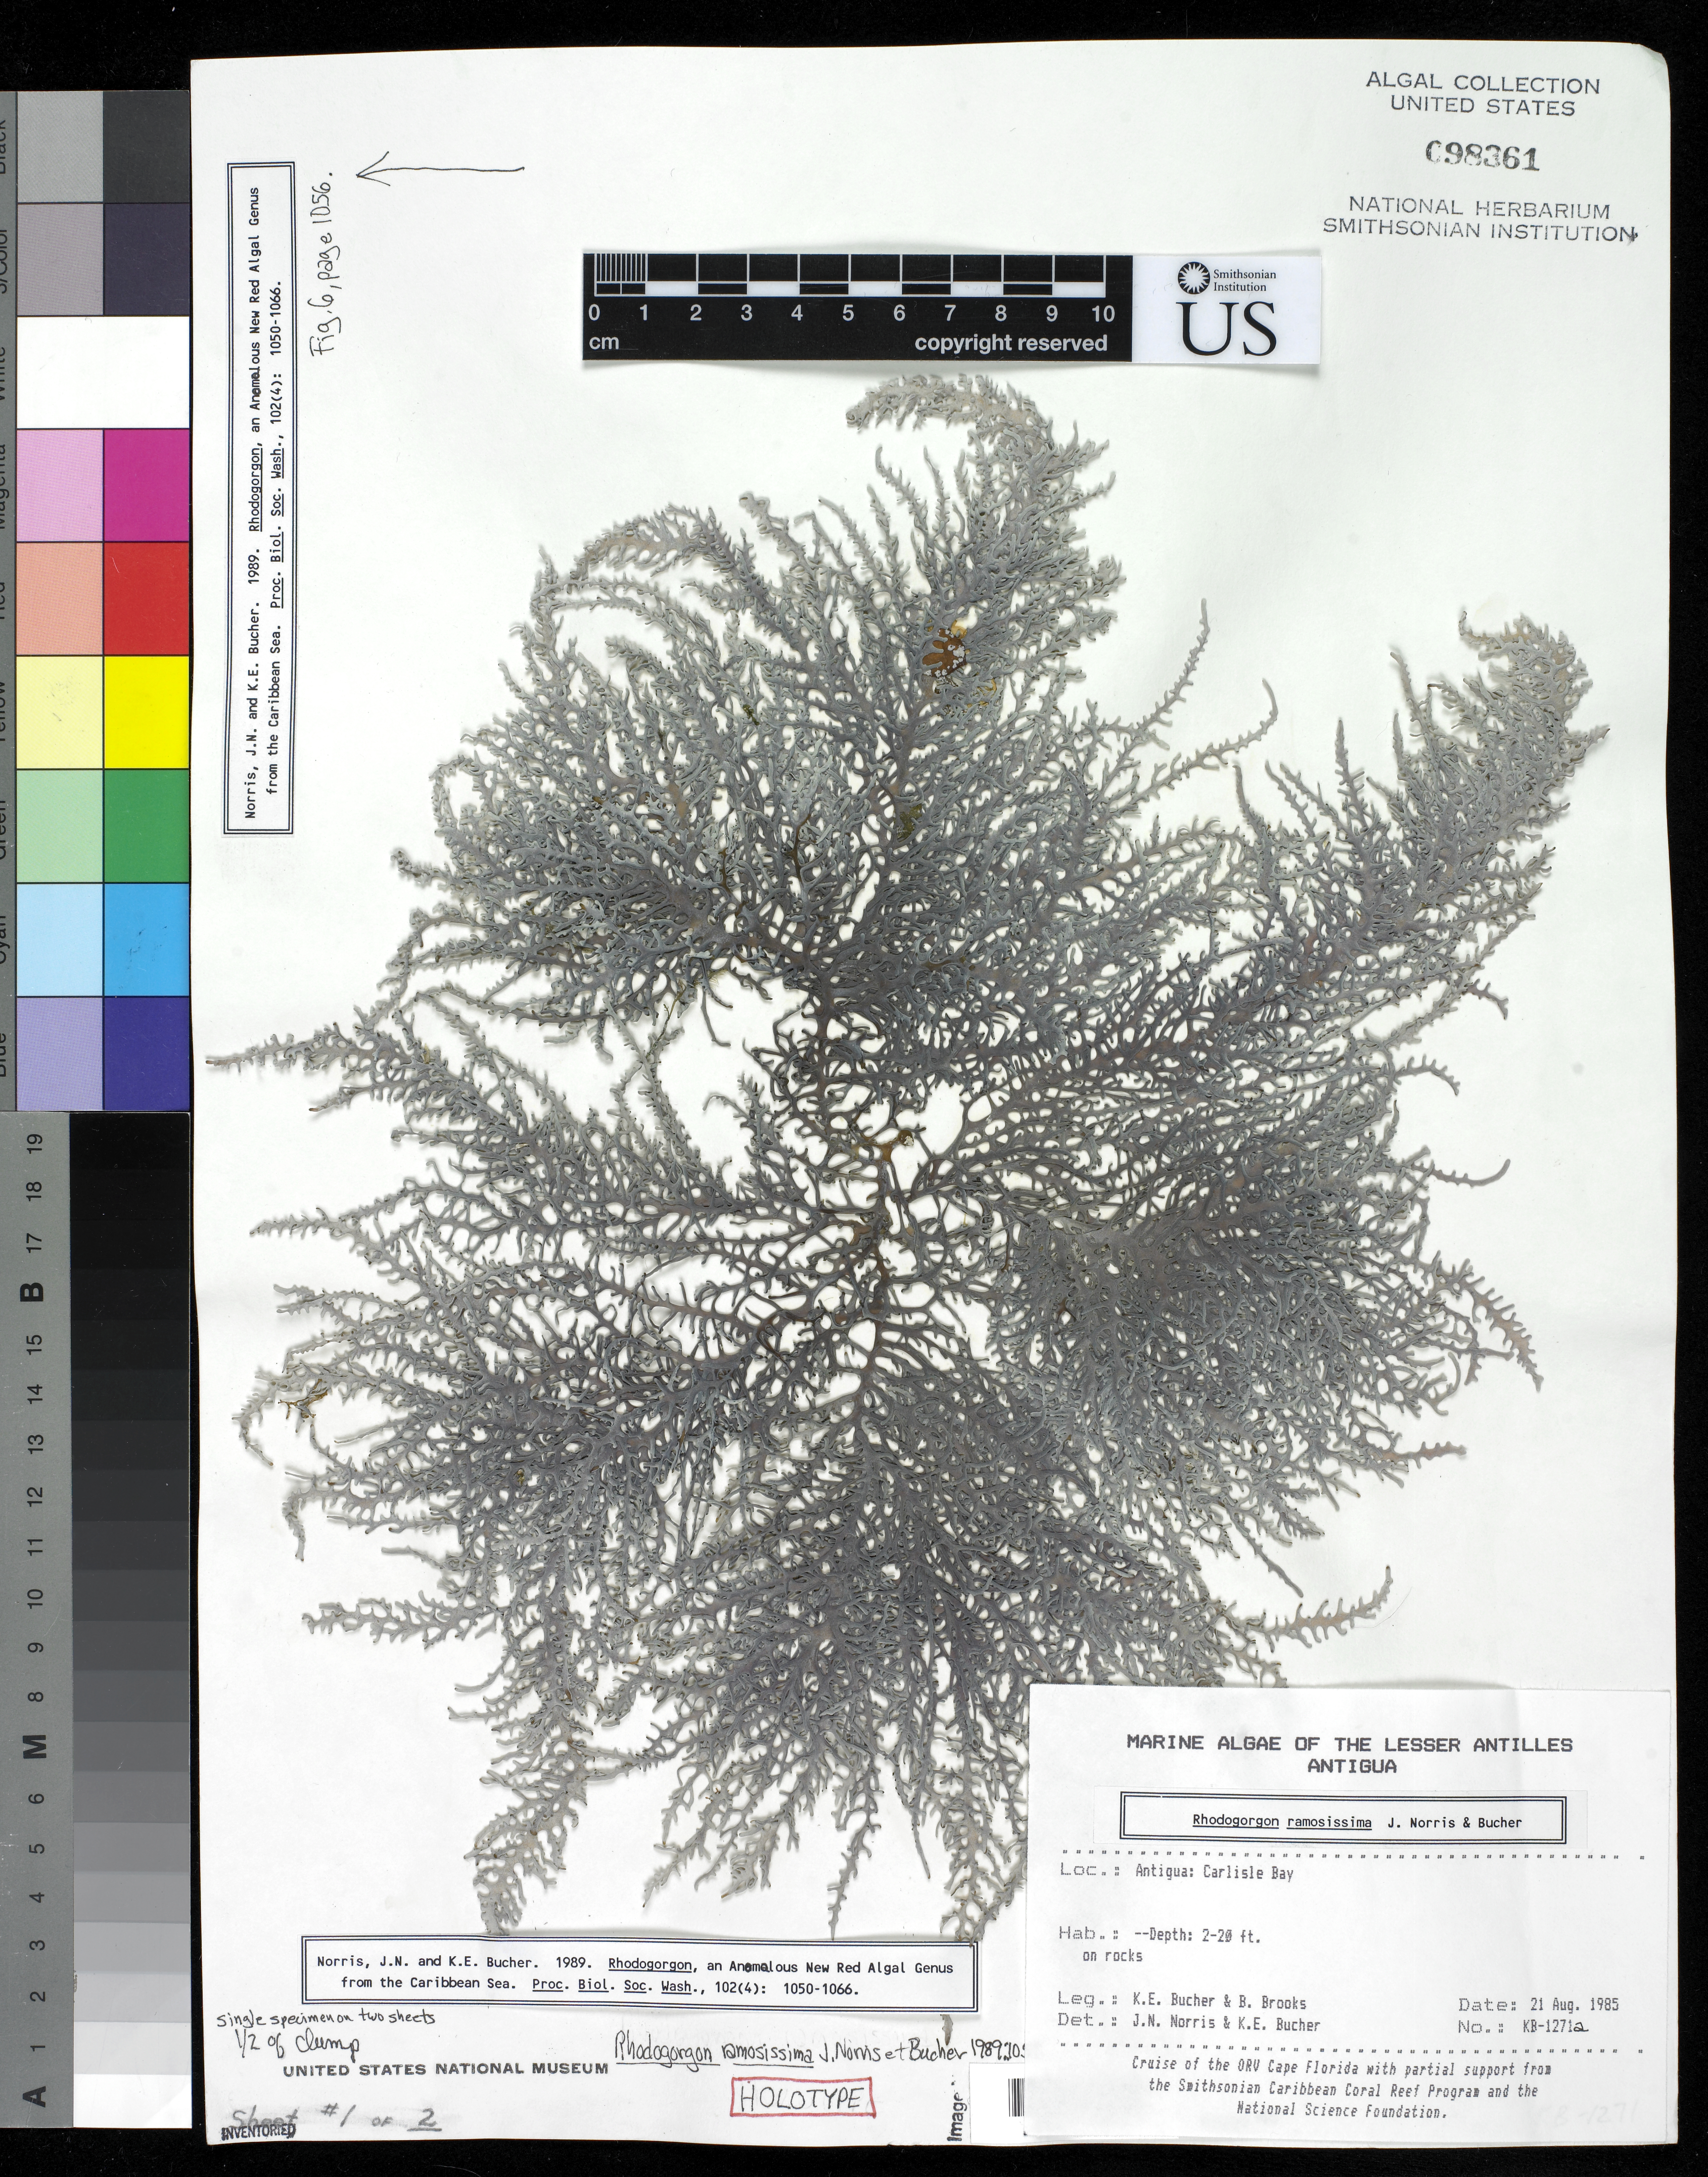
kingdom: Plantae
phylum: Rhodophyta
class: Florideophyceae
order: Rhodogorgonales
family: Rhodogorgonaceae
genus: Rhodogorgon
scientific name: Rhodogorgon ramosissima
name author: J.N. Norris & K.E. Bucher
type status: Holotype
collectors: K. E. Bucher & B. Brooks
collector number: KB-1271a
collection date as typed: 21 Aug 1985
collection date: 1985-08-21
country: Antigua and Barbuda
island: Antigua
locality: Carlisle Bay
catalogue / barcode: US 98361